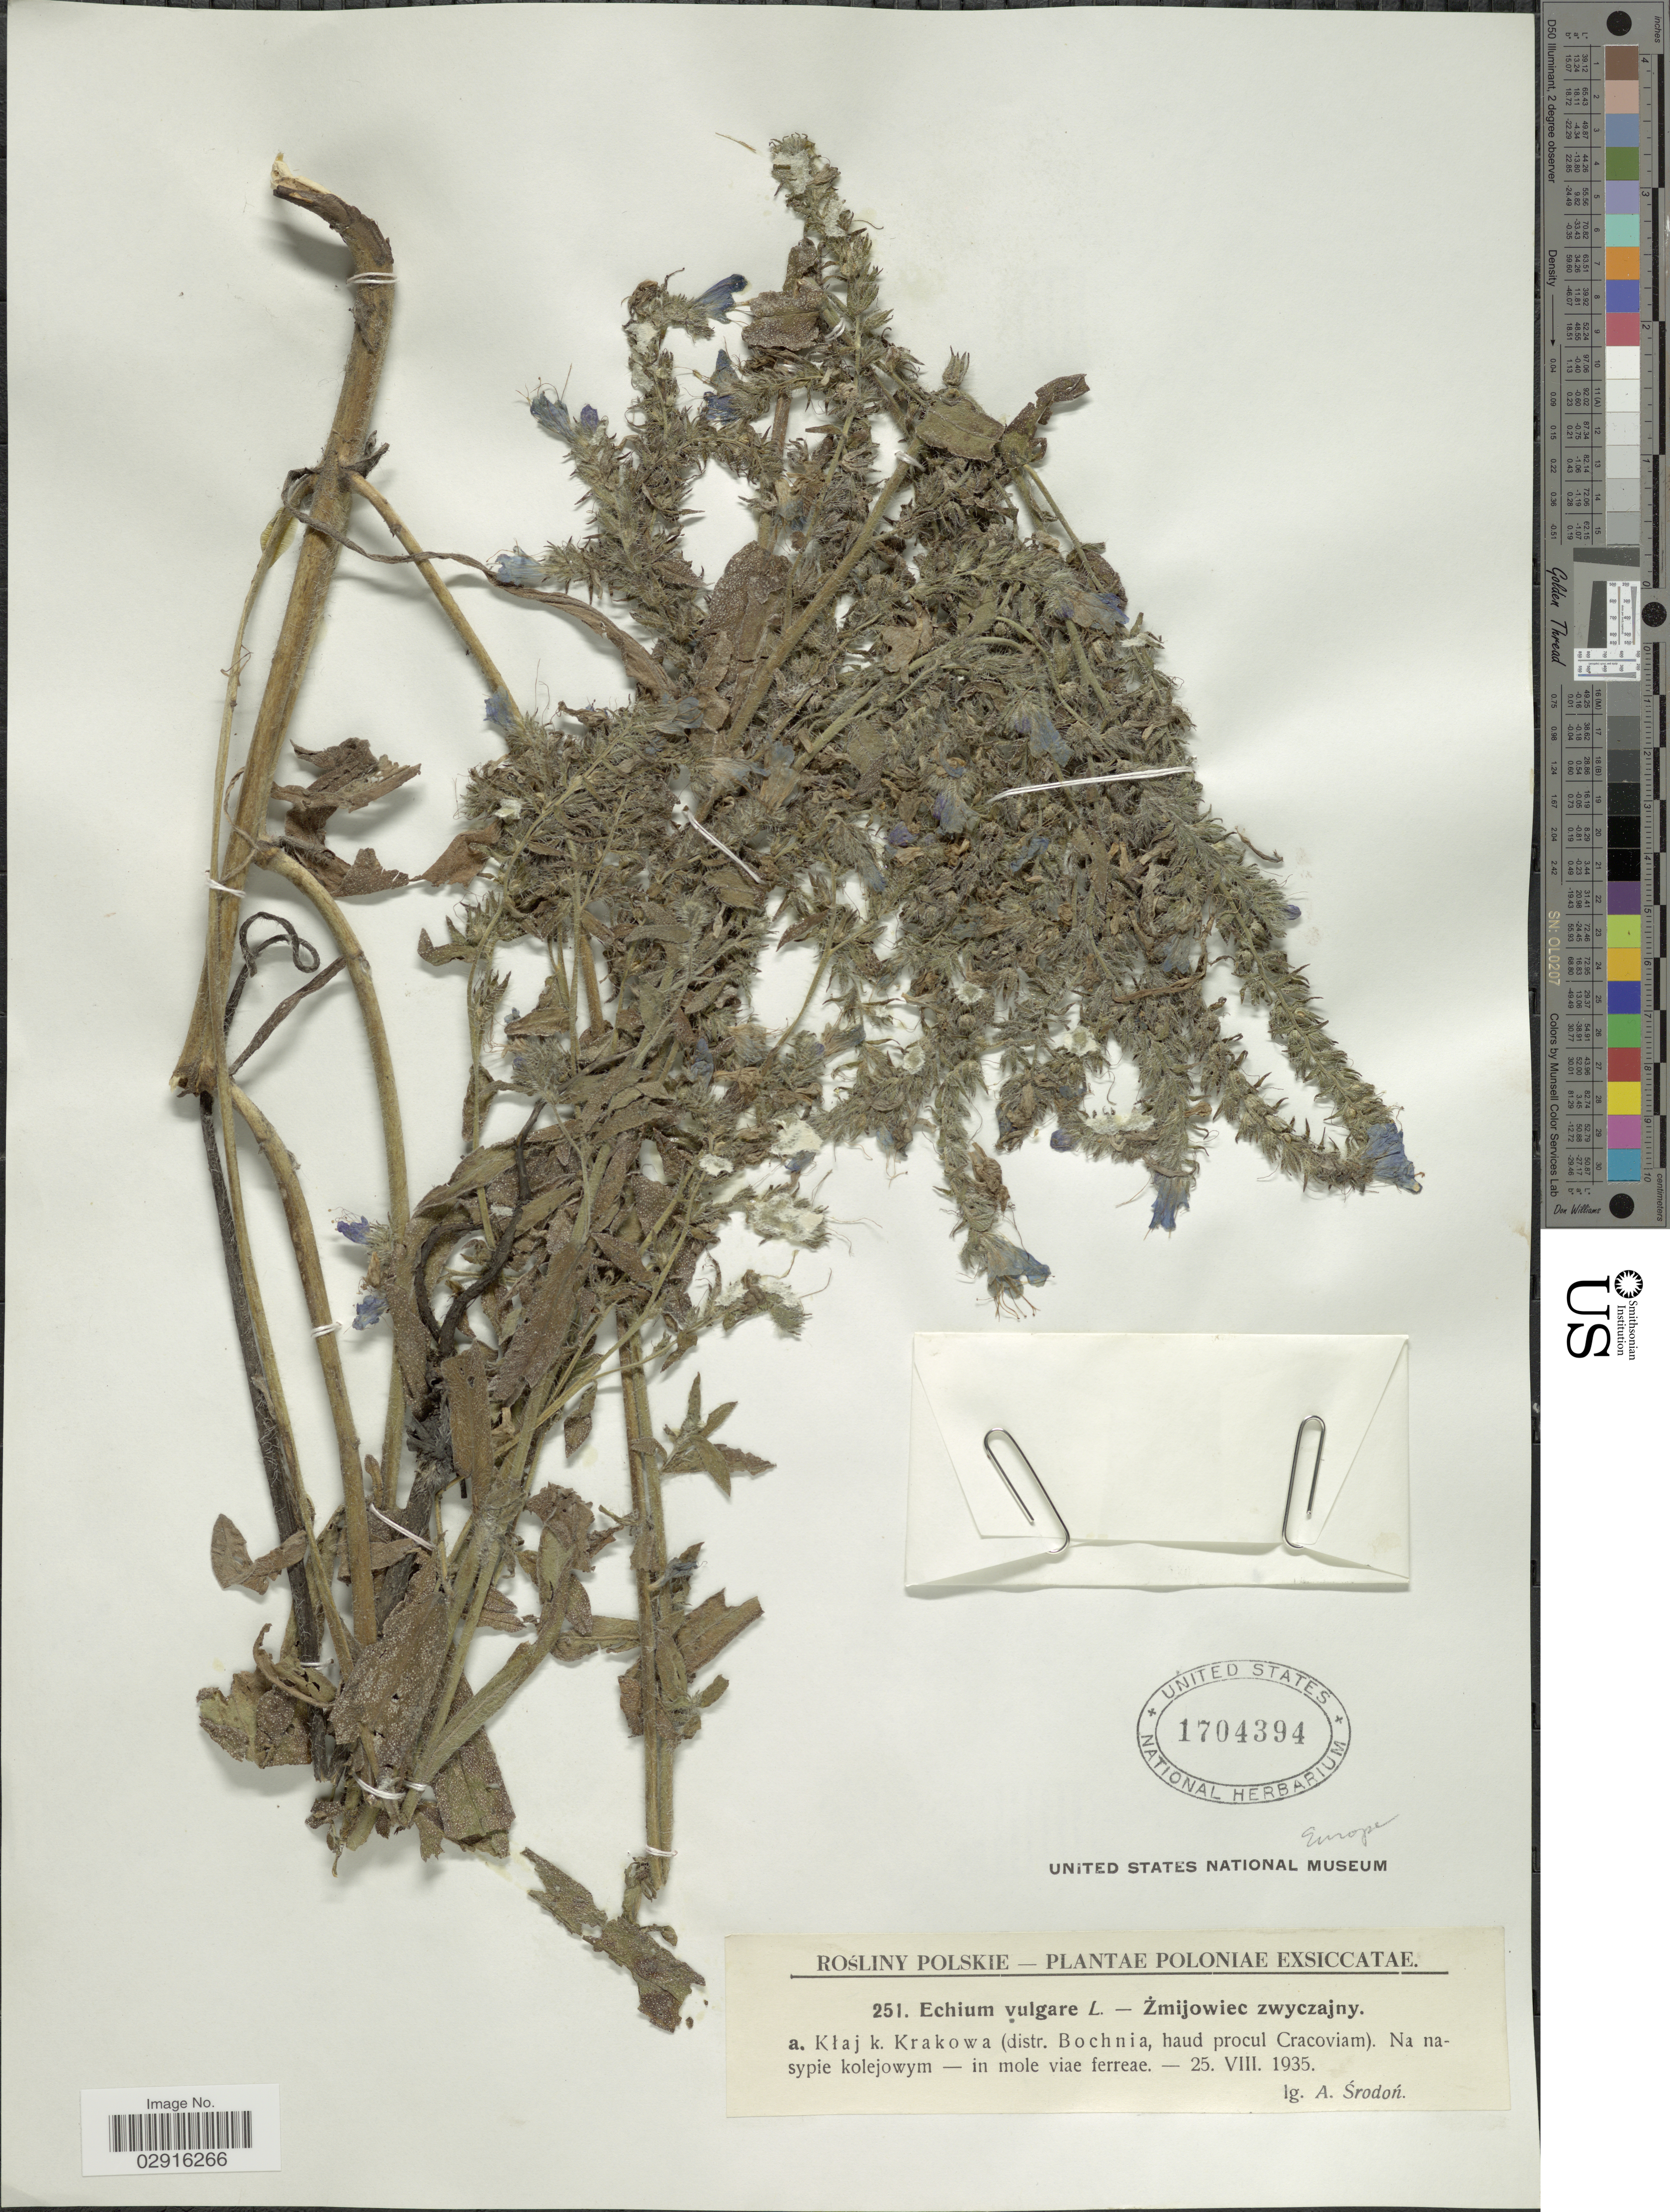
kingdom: Plantae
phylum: Tracheophyta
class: Magnoliopsida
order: Boraginales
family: Boraginaceae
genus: Echium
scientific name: Echium vulgare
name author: L.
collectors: A. Srodon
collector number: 251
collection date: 1935-08-25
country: Poland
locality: Poloniae. Klaj k. Krakowa (distr. Bochnia, haud procul Cracoviam). Na na - sypie kolejowym.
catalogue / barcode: US 1704394